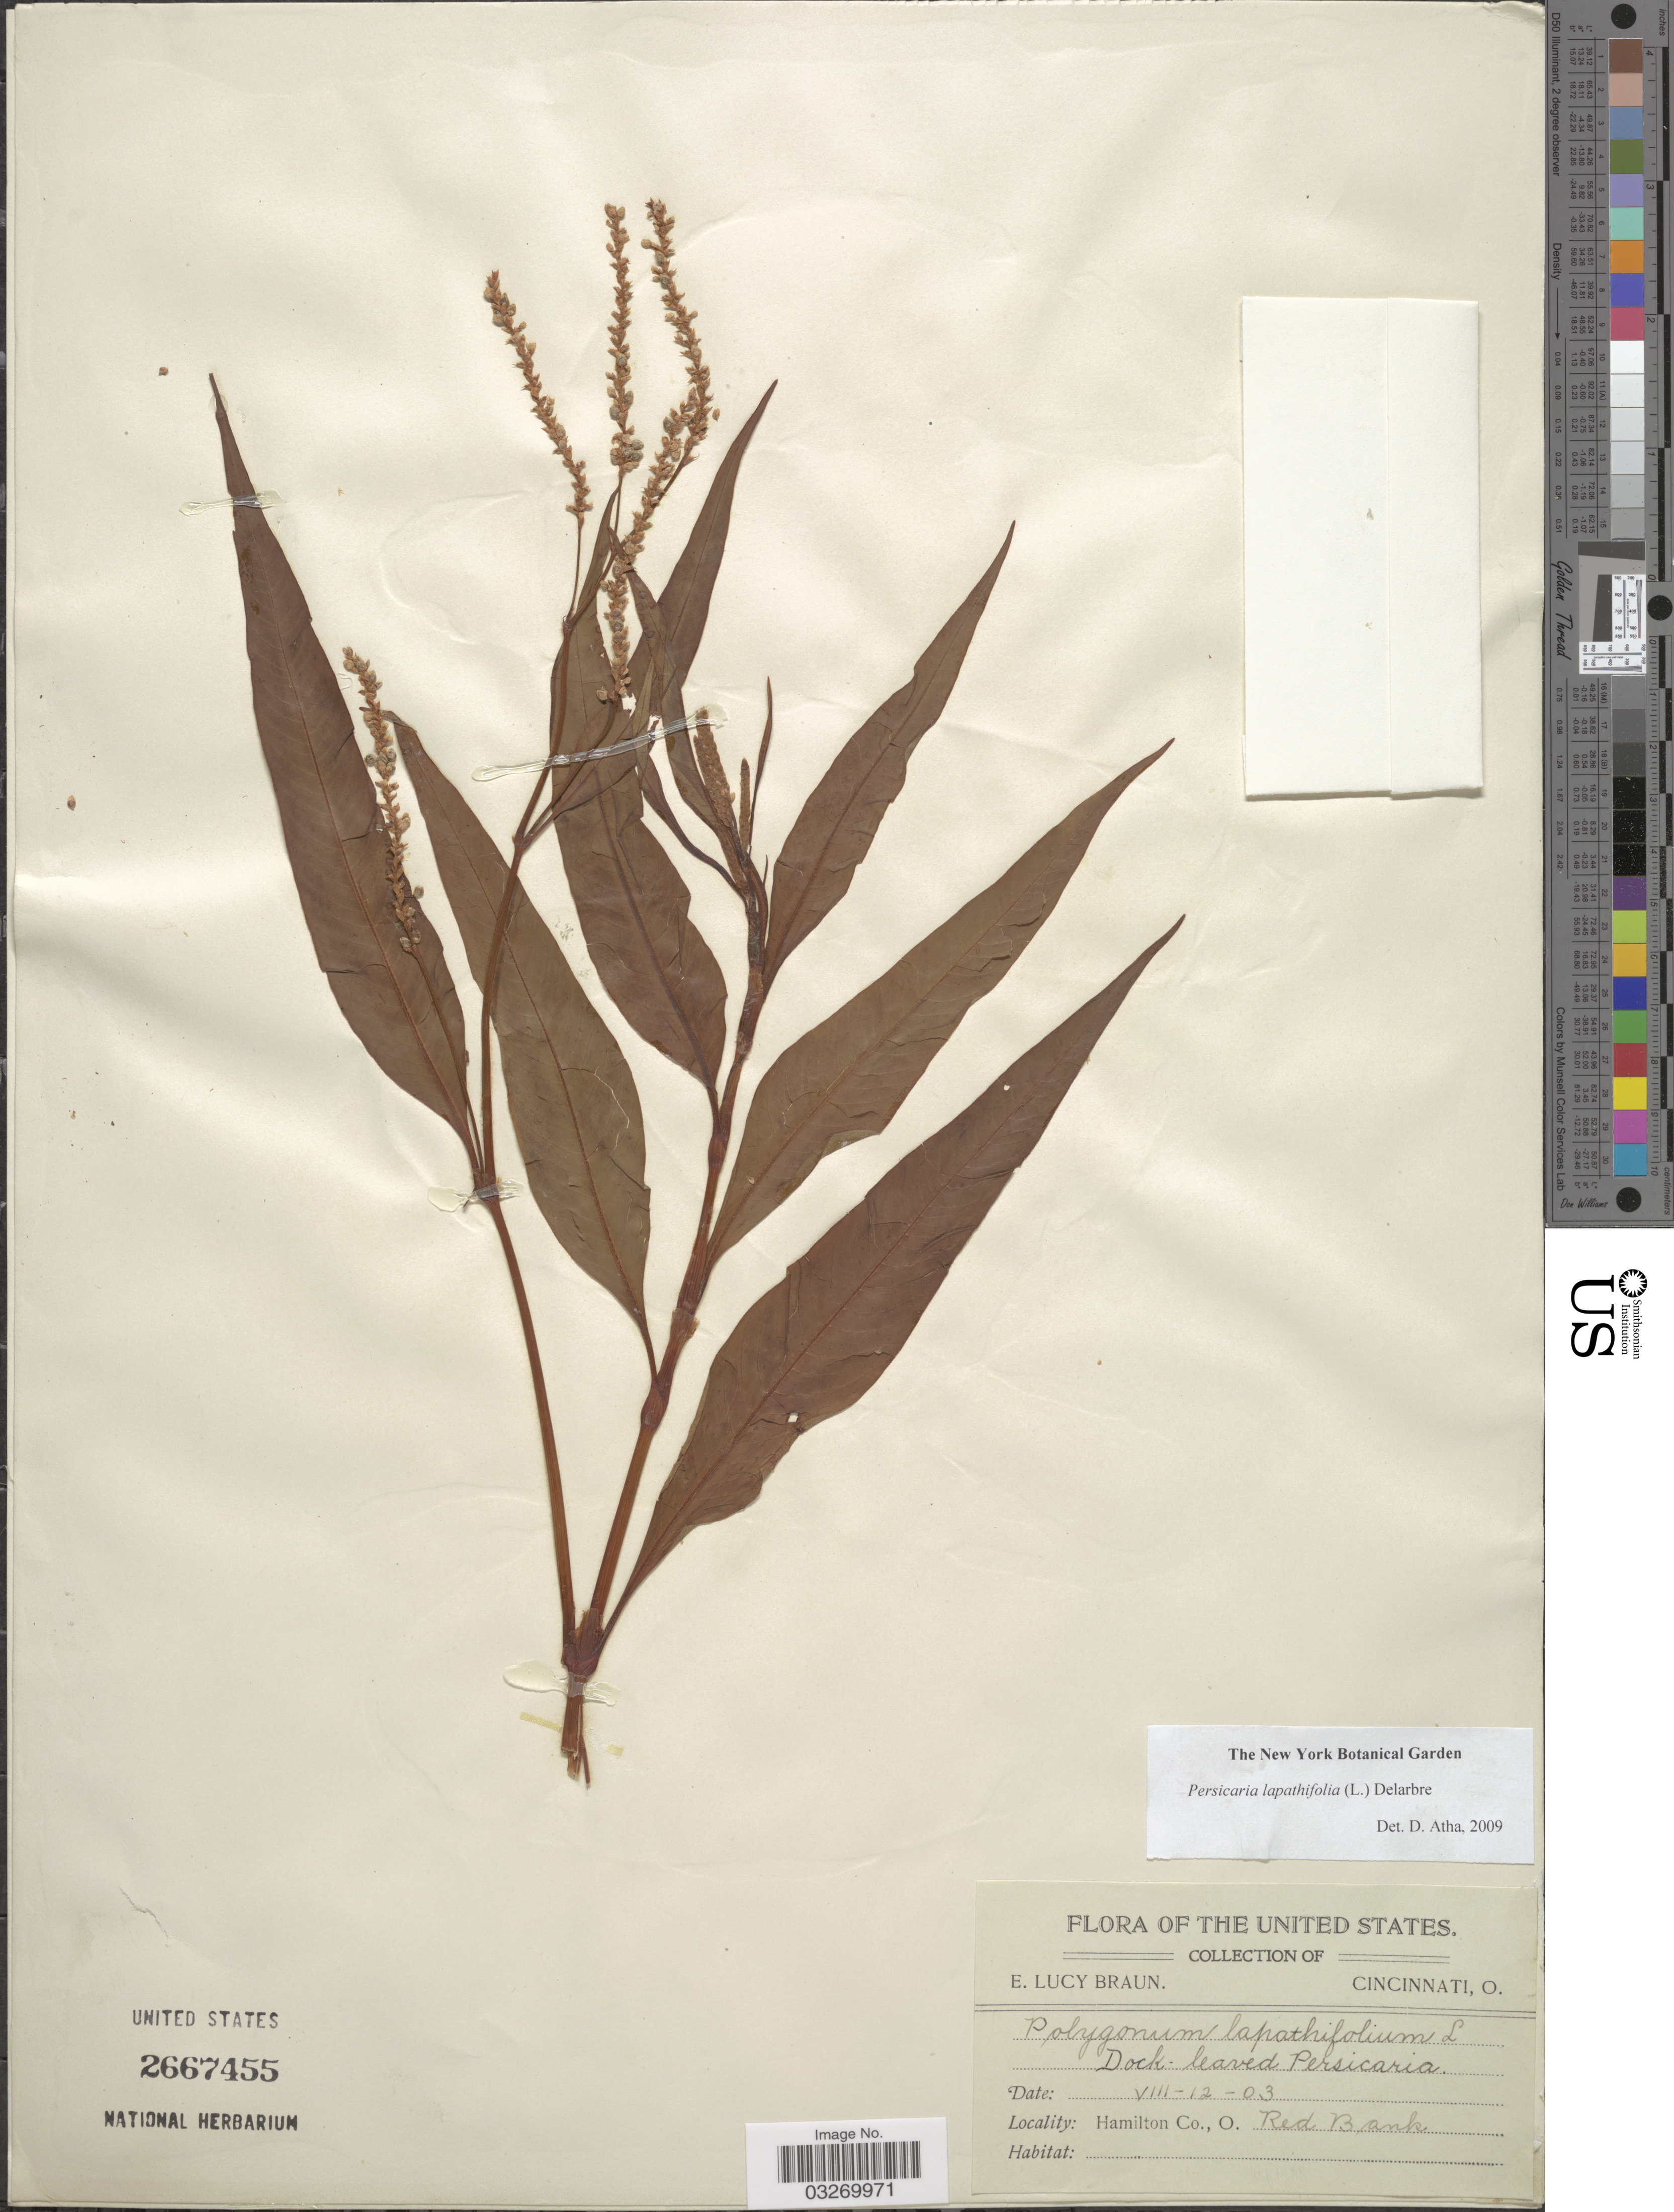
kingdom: Plantae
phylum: Tracheophyta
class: Magnoliopsida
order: Caryophyllales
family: Polygonaceae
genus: Persicaria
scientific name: Persicaria lapathifolia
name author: (L.) Delarbre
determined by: Atha, D. E.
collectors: E. L. Braun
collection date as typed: Transcribed d/m/y: 12/8/3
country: United States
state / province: Ohio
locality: Hamilton Co. Red Bank.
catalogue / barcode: US 2667455